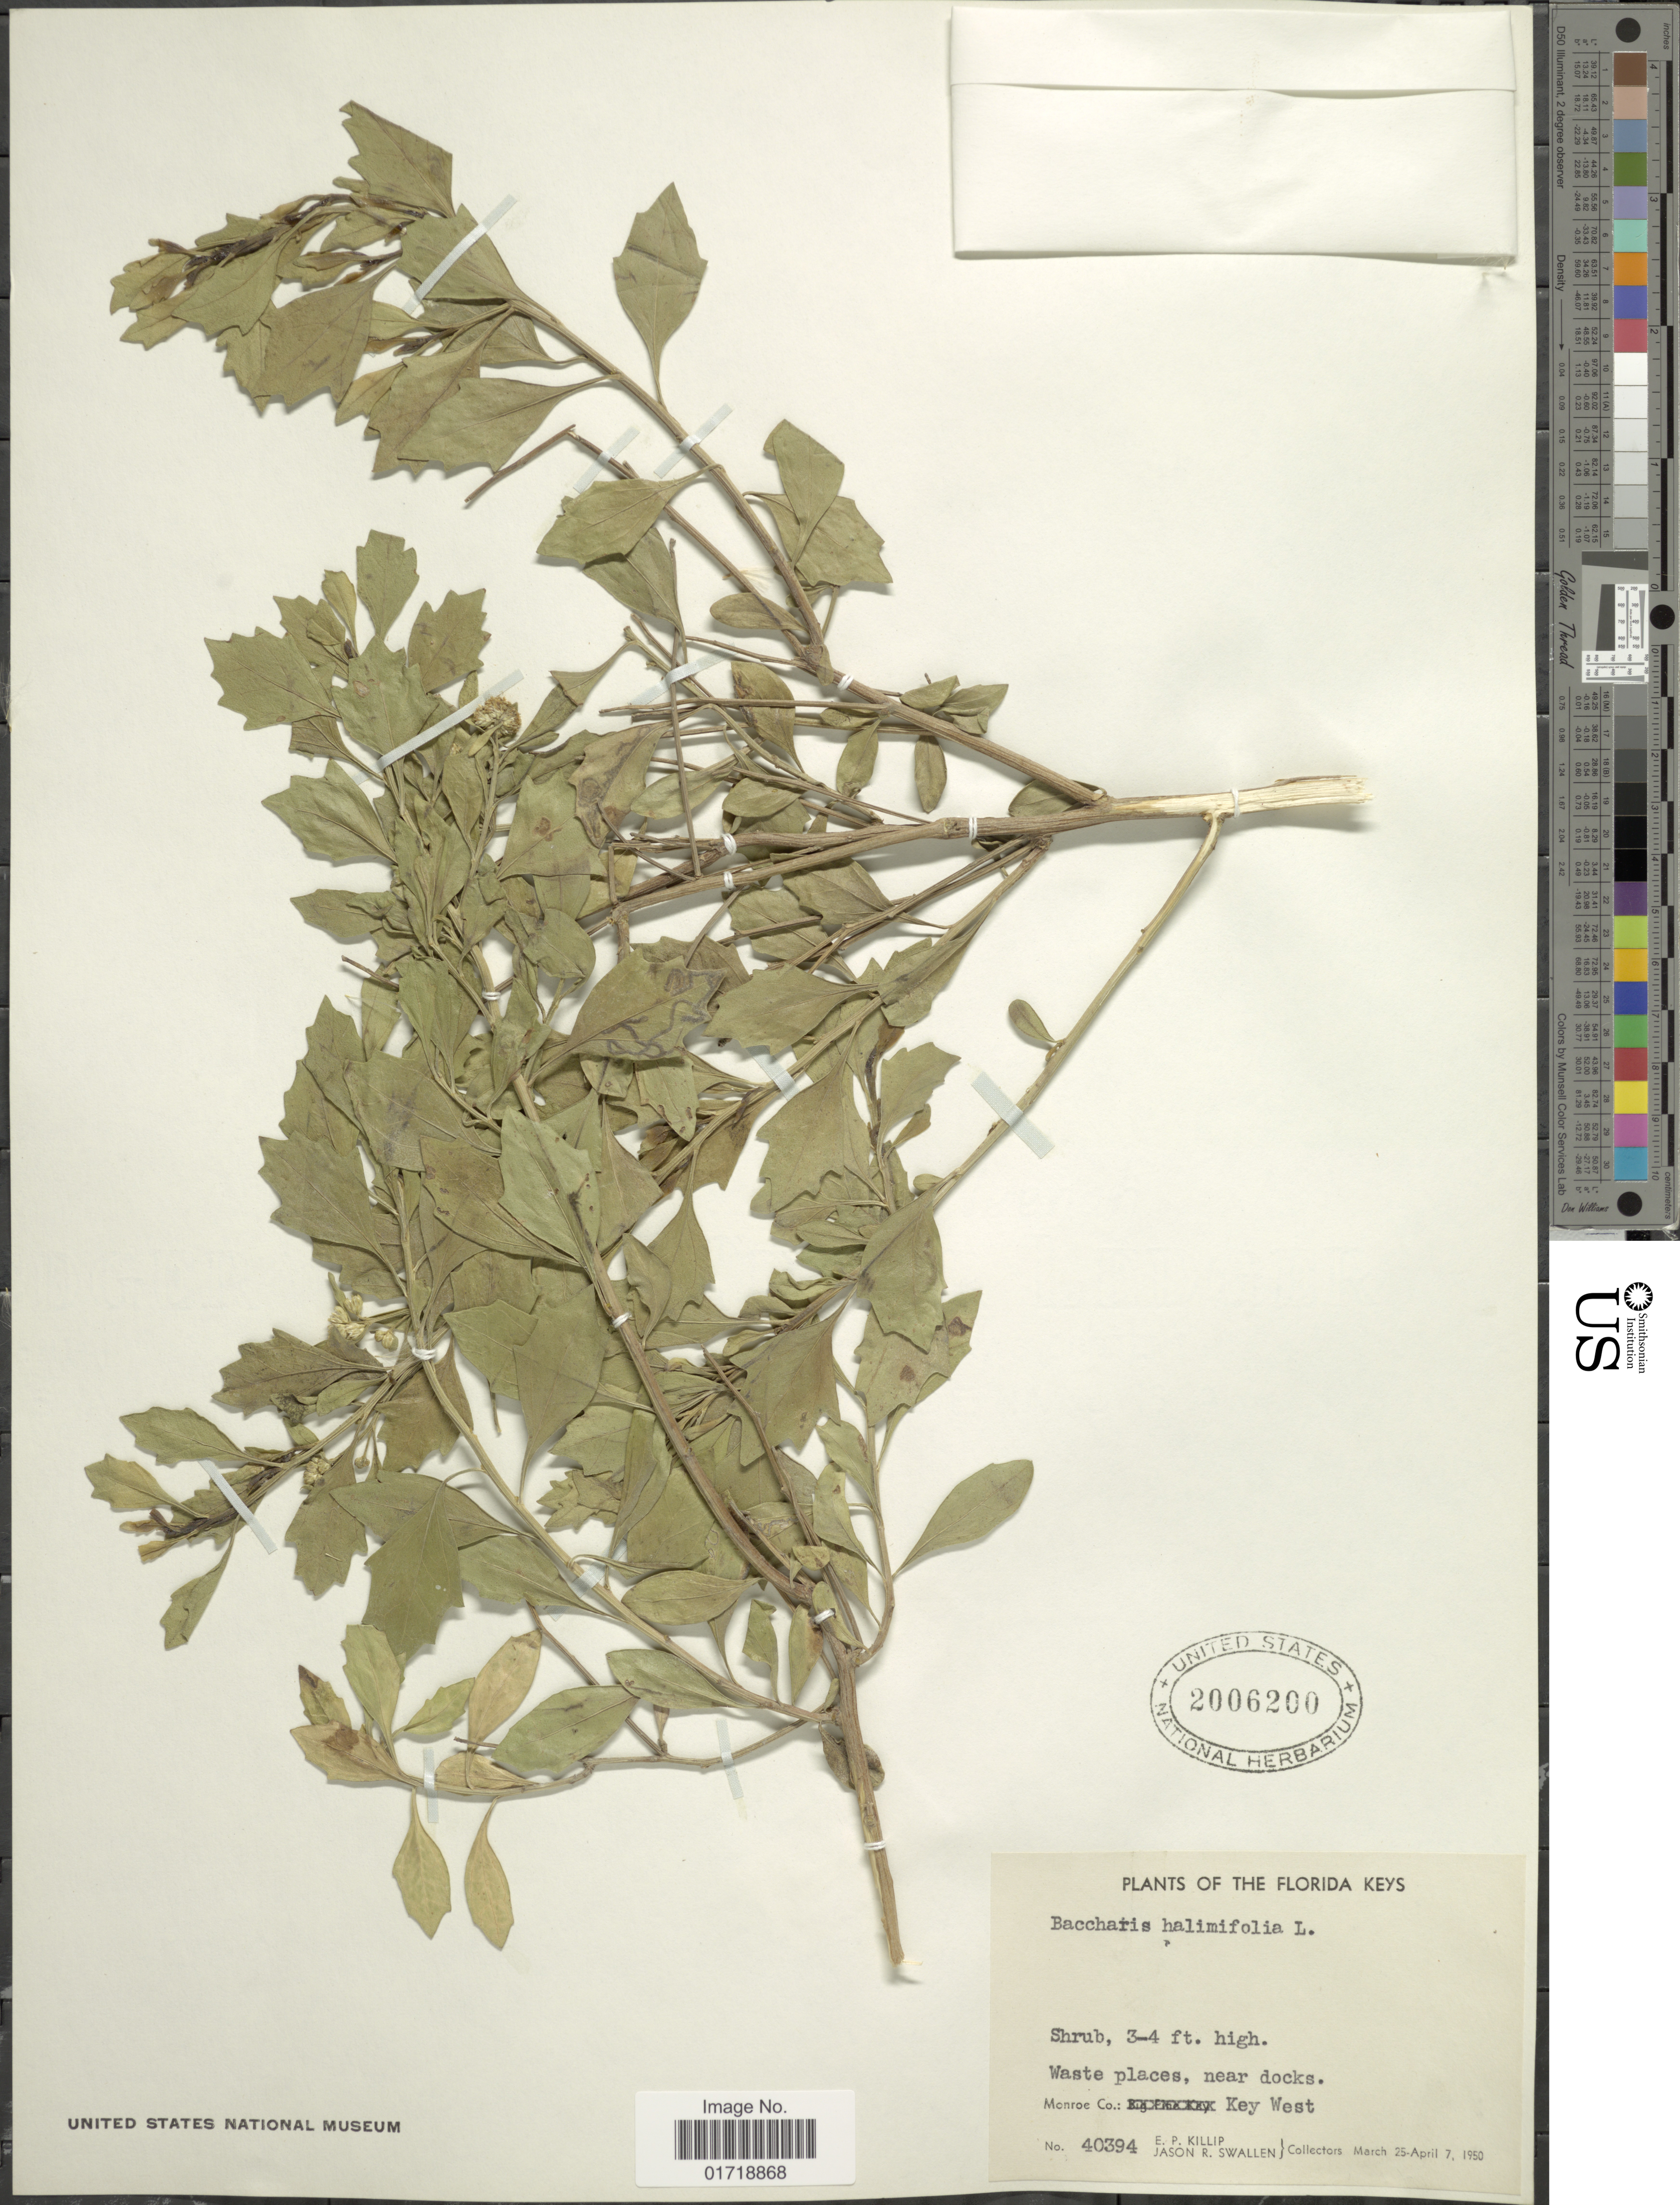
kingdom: Plantae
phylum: Tracheophyta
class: Magnoliopsida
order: Asterales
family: Asteraceae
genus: Baccharis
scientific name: Baccharis halimifolia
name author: L.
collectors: E. P. Killip & J. R. Swallen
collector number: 40394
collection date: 1950-03-25/1950-04-07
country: United States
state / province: Florida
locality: The Florida Keys, Waste Places, near docks, Monroe Co.: Key West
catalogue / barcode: US 2006200